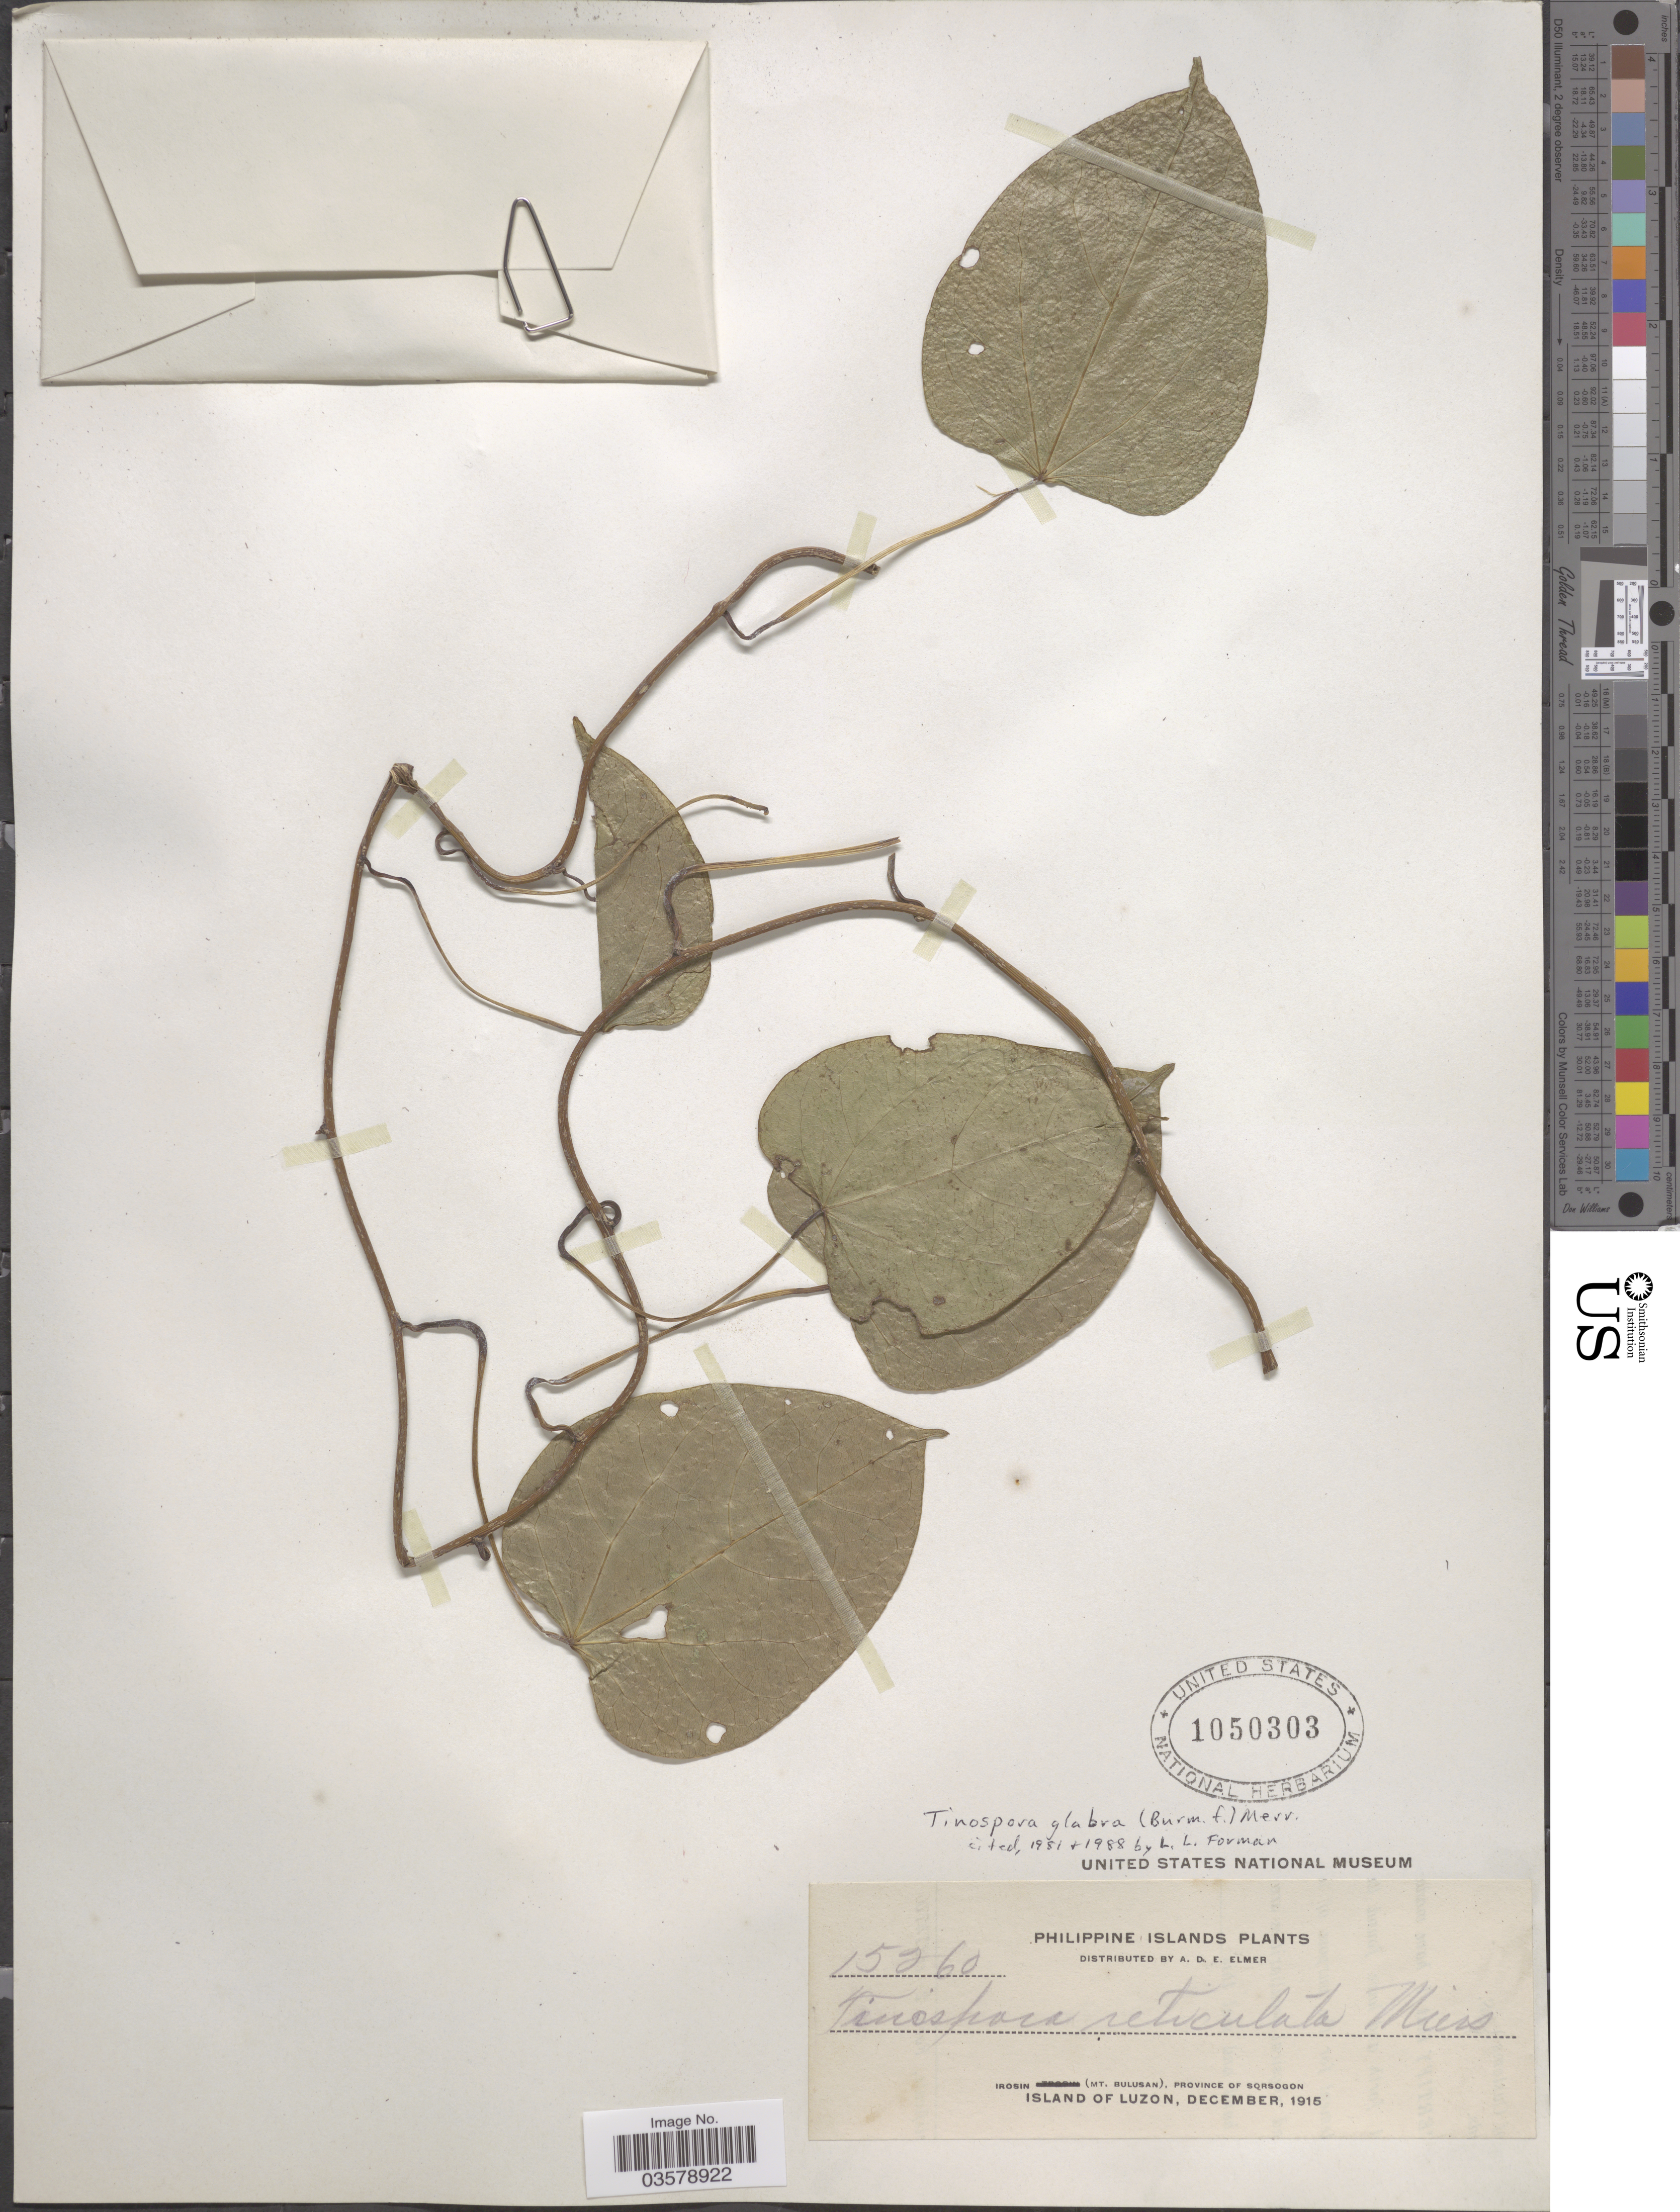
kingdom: Plantae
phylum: Tracheophyta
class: Magnoliopsida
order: Ranunculales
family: Menispermaceae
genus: Tinospora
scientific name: Tinospora glabra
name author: (Burm. f.) Merr.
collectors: A. D. E. Elmer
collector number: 15260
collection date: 1915-12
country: Philippines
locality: Philippine Islands. Irosin (Mt. Bulusan), Province of Sorsogon, Island of Luzon.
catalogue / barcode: US 1050303